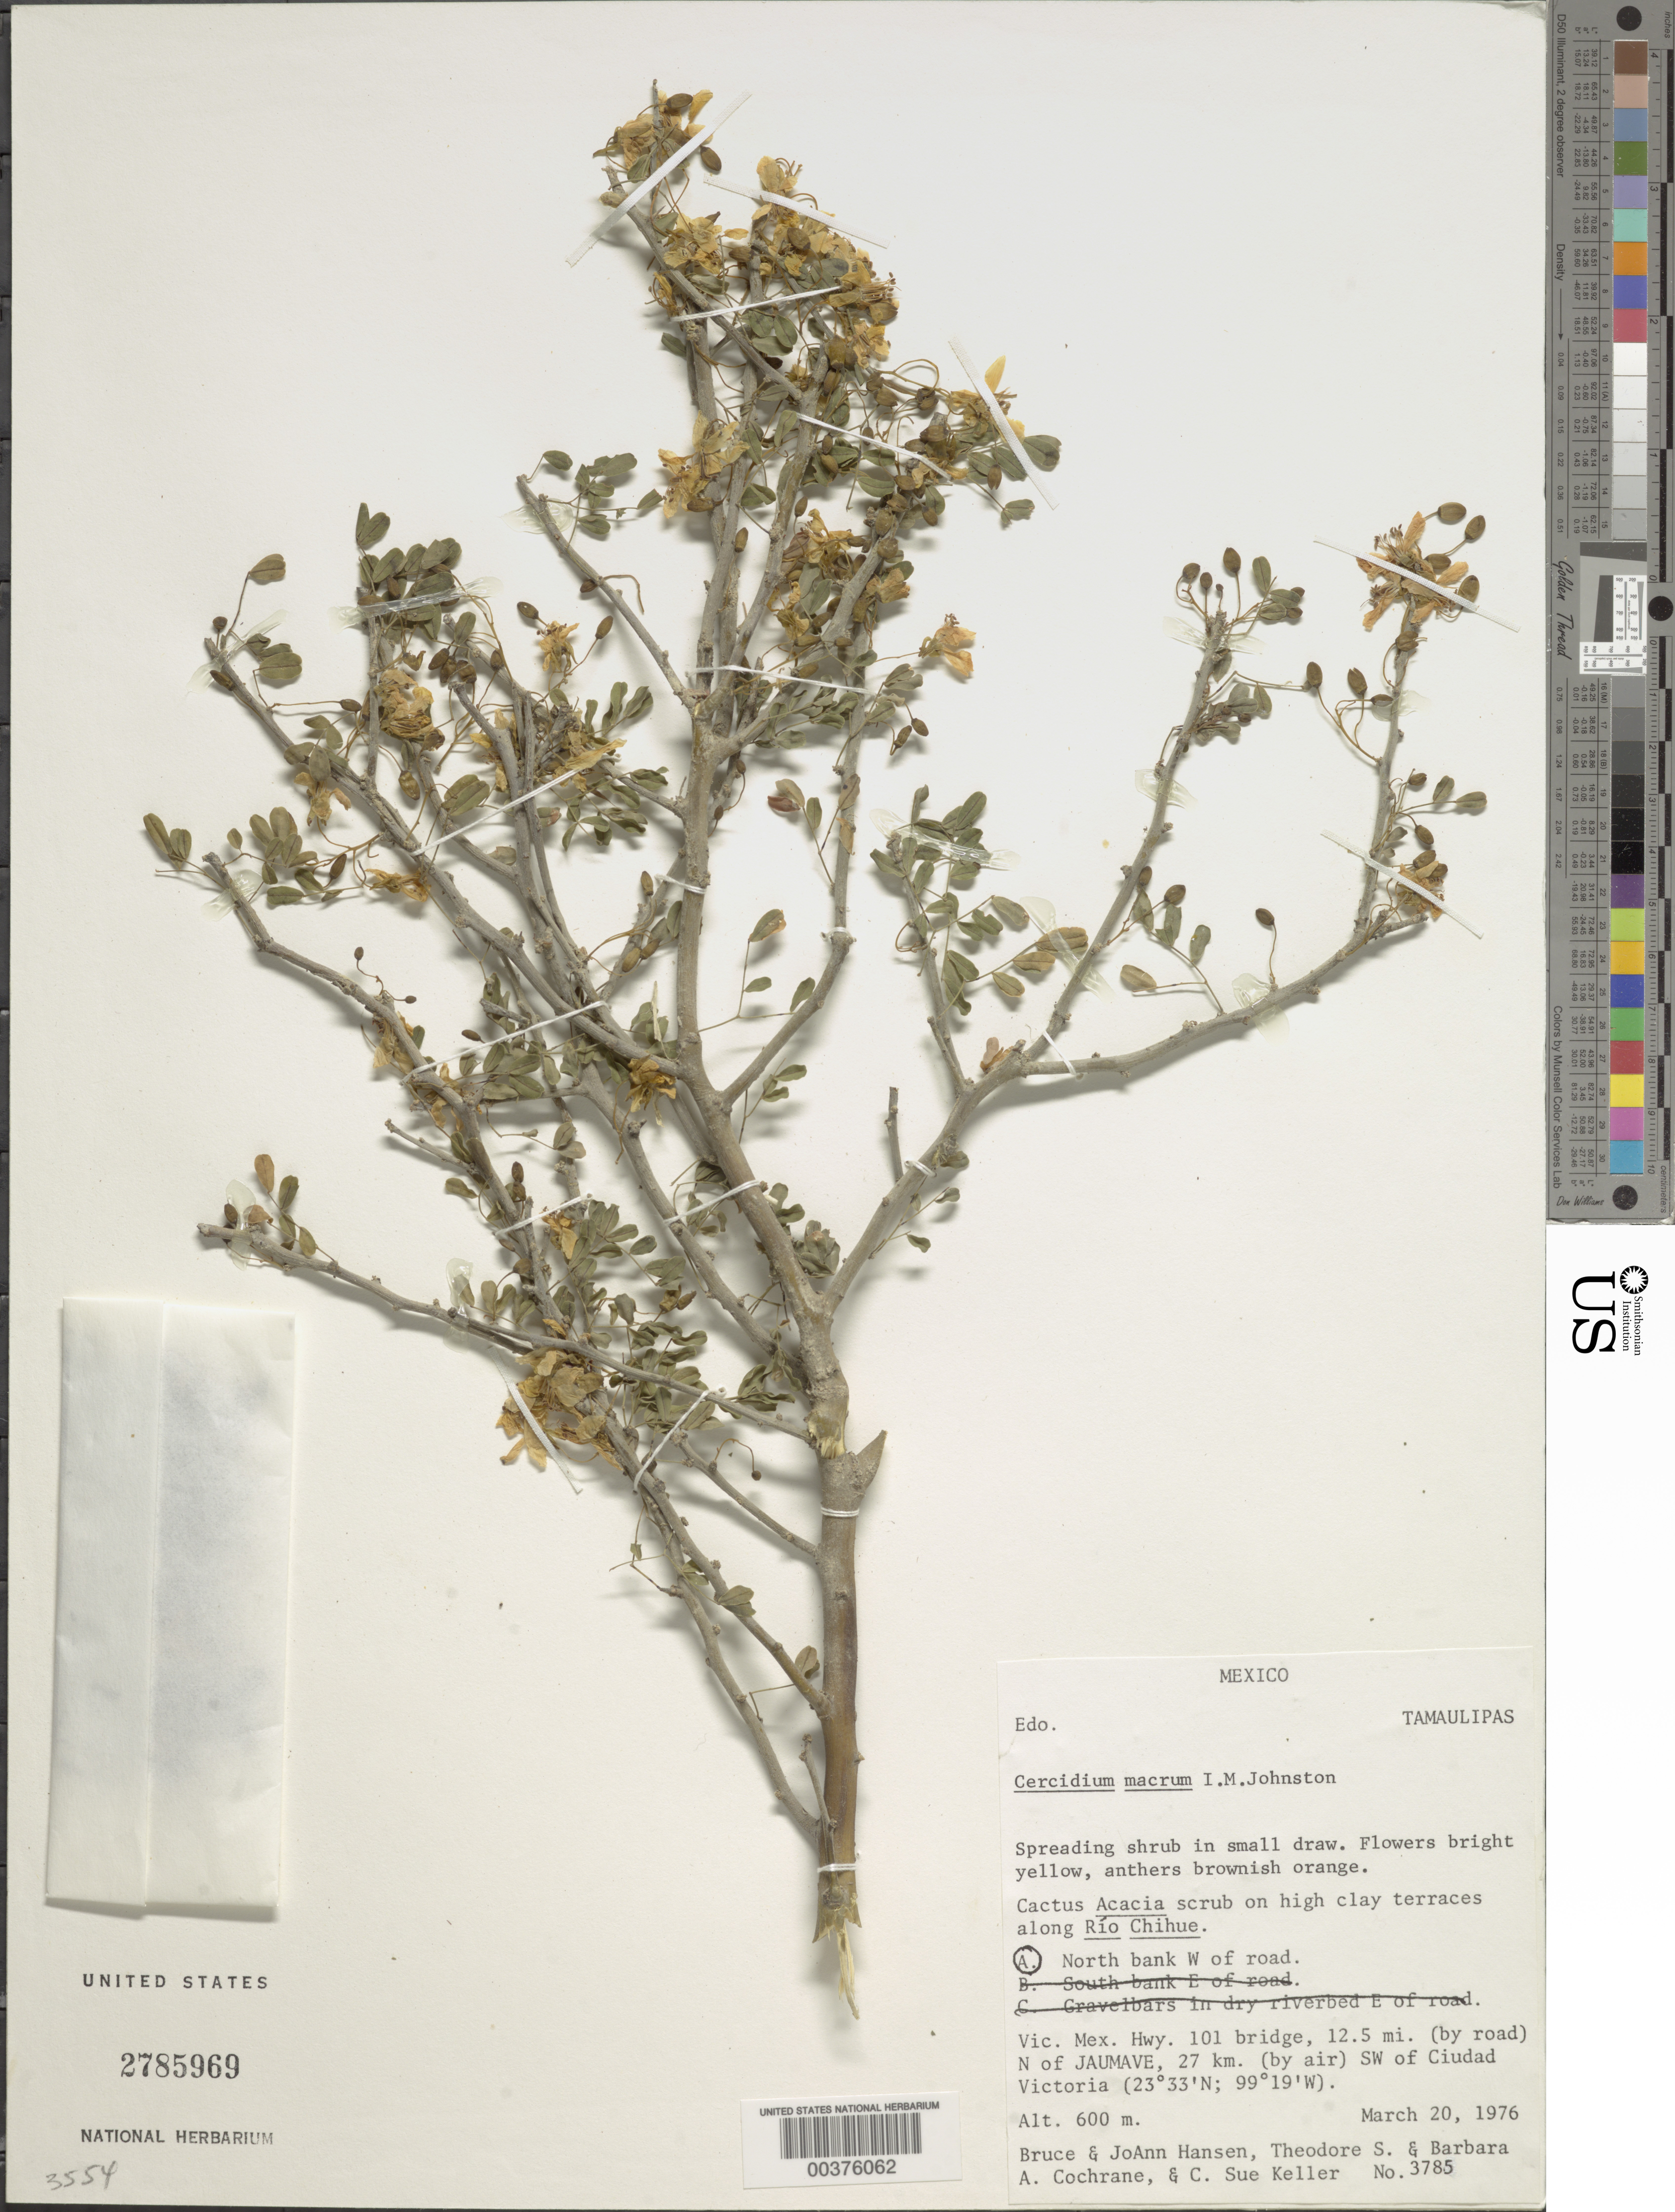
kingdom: Plantae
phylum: Tracheophyta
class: Magnoliopsida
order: Fabales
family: Fabaceae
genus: Parkinsonia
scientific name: Parkinsonia texana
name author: (A. Gray) S. Watson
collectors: B. Hansen, J. Hansen, T. Cochrane, B. Cochrane & C. S. Keller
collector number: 3785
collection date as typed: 20 Mar 1976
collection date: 1976-03-20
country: Mexico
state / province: Tamaulipas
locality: Ciudad Victoria, n bank W of road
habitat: Small draw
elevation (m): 600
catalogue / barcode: US 2785969